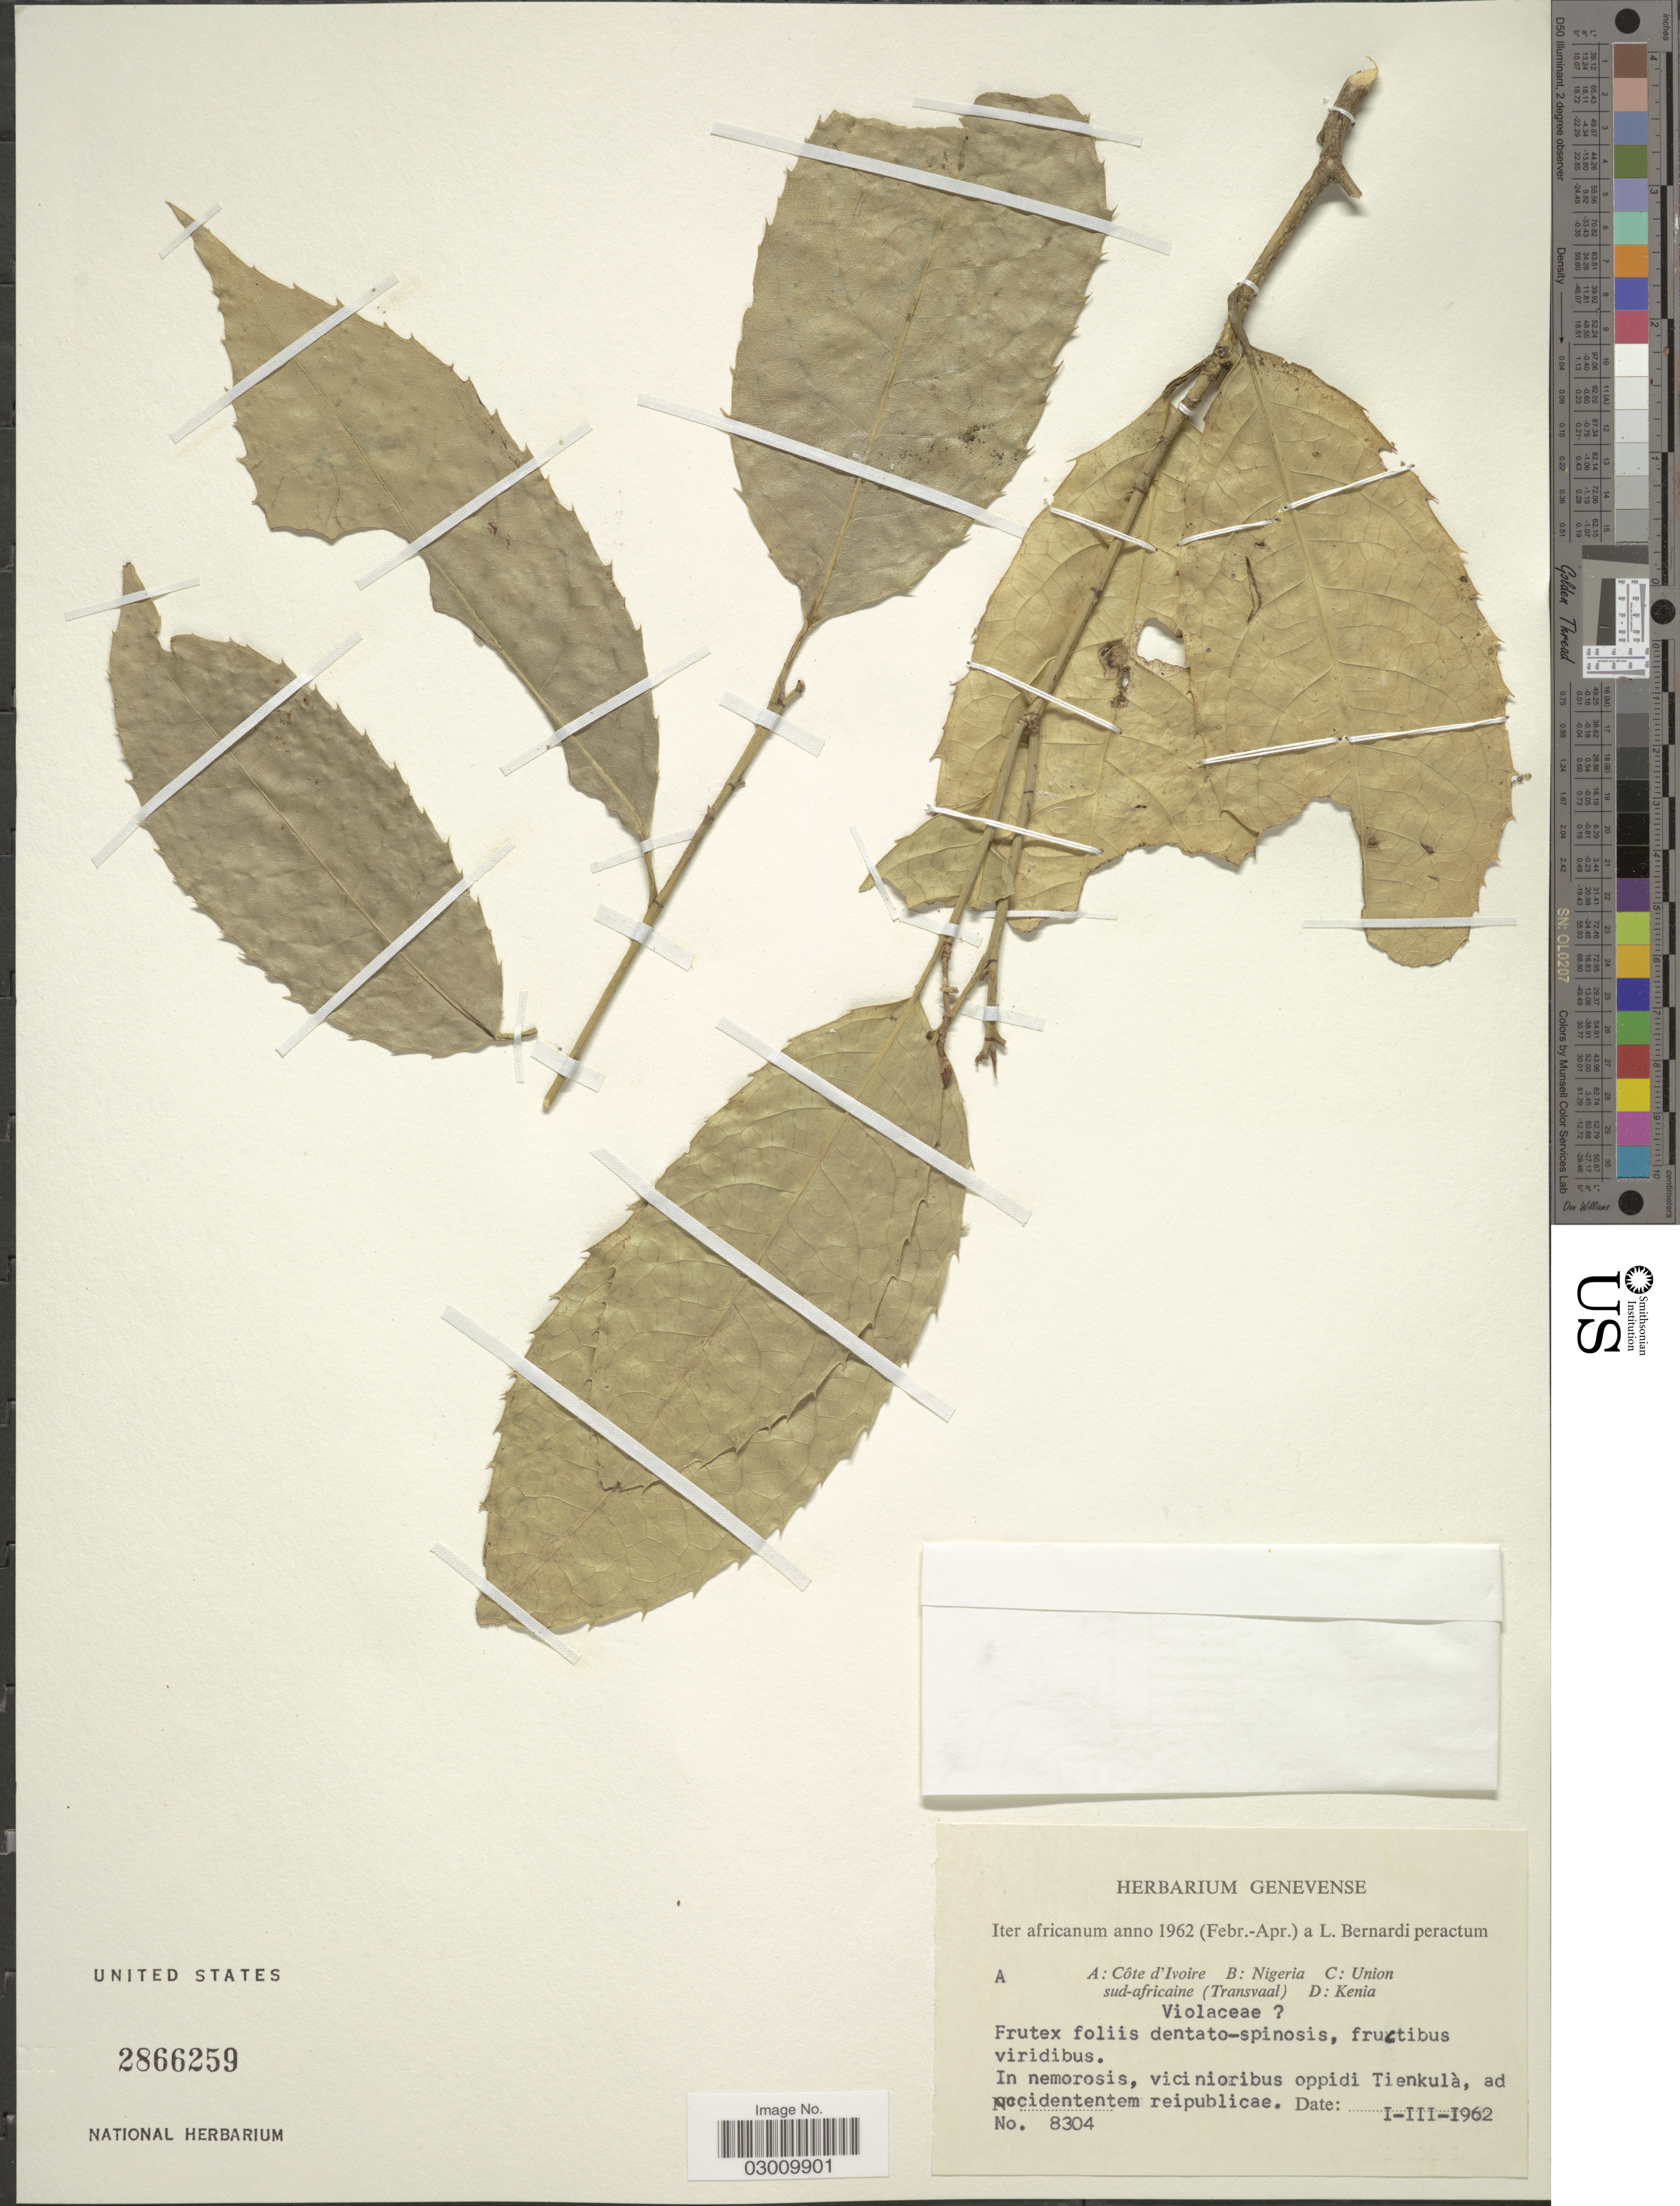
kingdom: Plantae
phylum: Tracheophyta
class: Magnoliopsida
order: Malpighiales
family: Violaceae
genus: Rinorea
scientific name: Rinorea sp.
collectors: L. Bernardi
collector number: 8304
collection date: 1962-03-01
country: Nigeria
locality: In nemorosis, vicinioribus oppidi Tienkulà, ad occidententem reipublicae.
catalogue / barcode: US 2866259